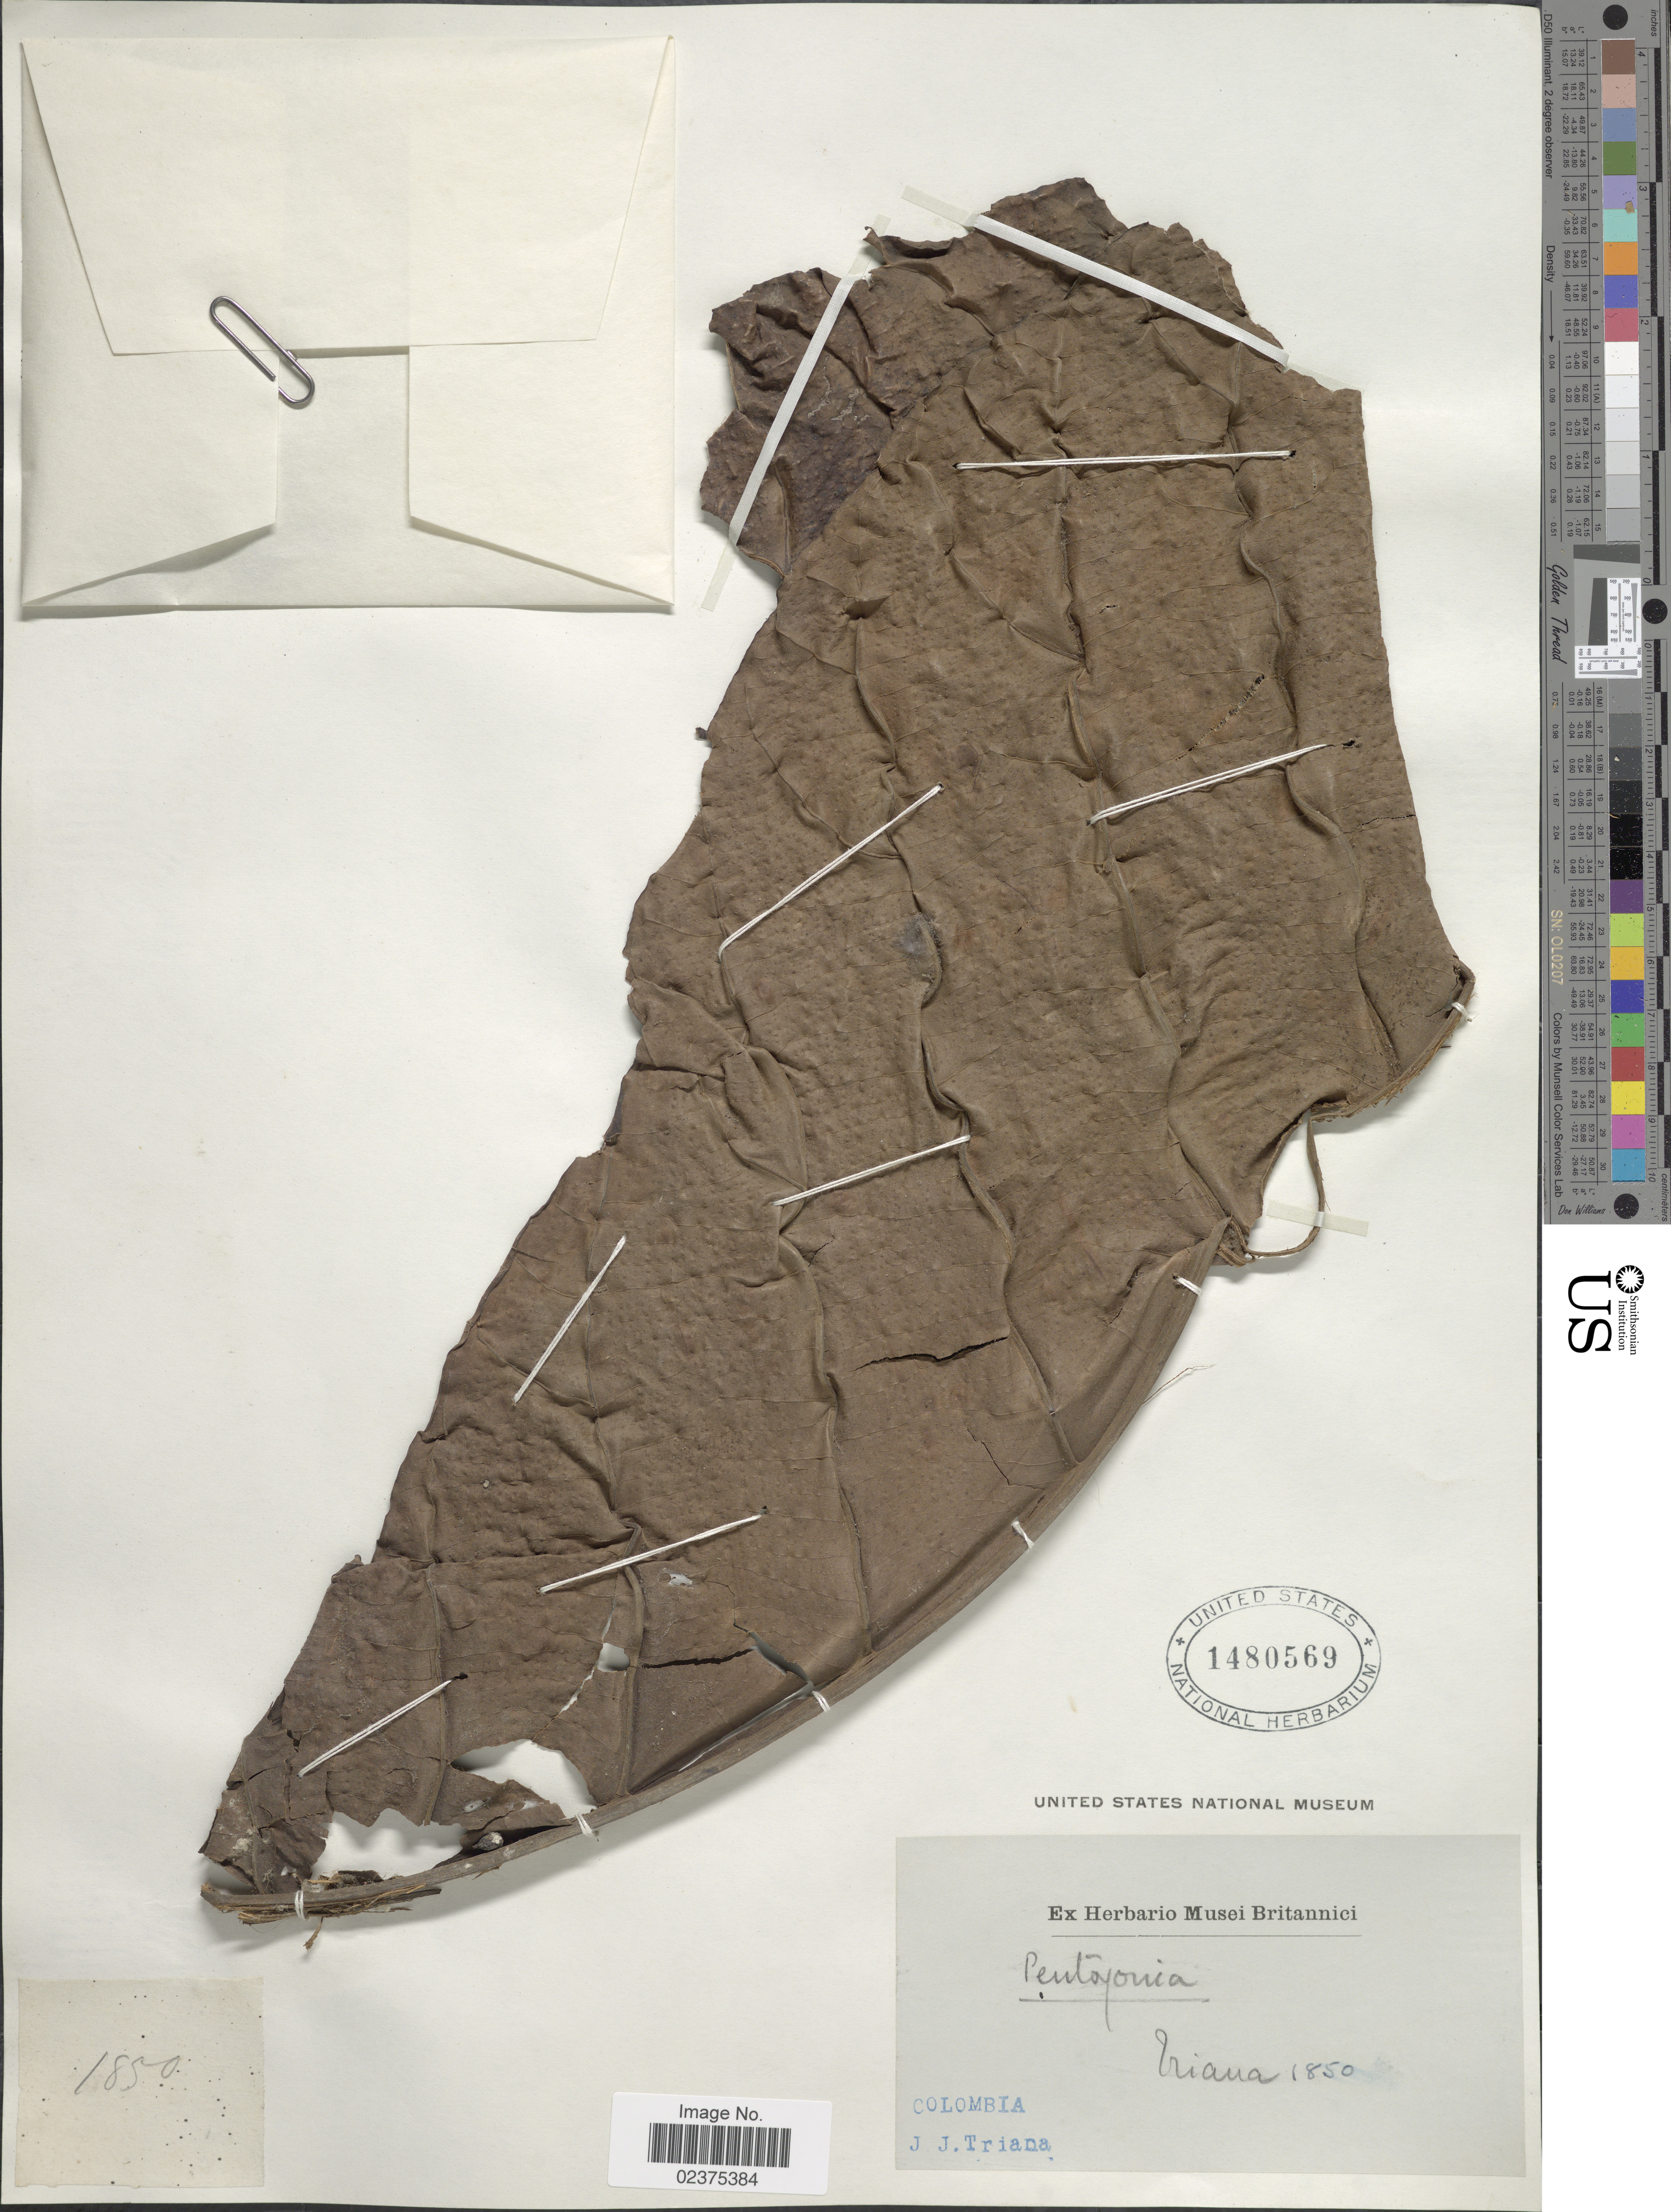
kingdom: Plantae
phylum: Tracheophyta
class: Magnoliopsida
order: Gentianales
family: Rubiaceae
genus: Pentagonia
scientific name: Pentagonia magnifica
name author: K. Krause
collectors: J. J. Triana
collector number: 1850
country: Colombia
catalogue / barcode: US 1480569